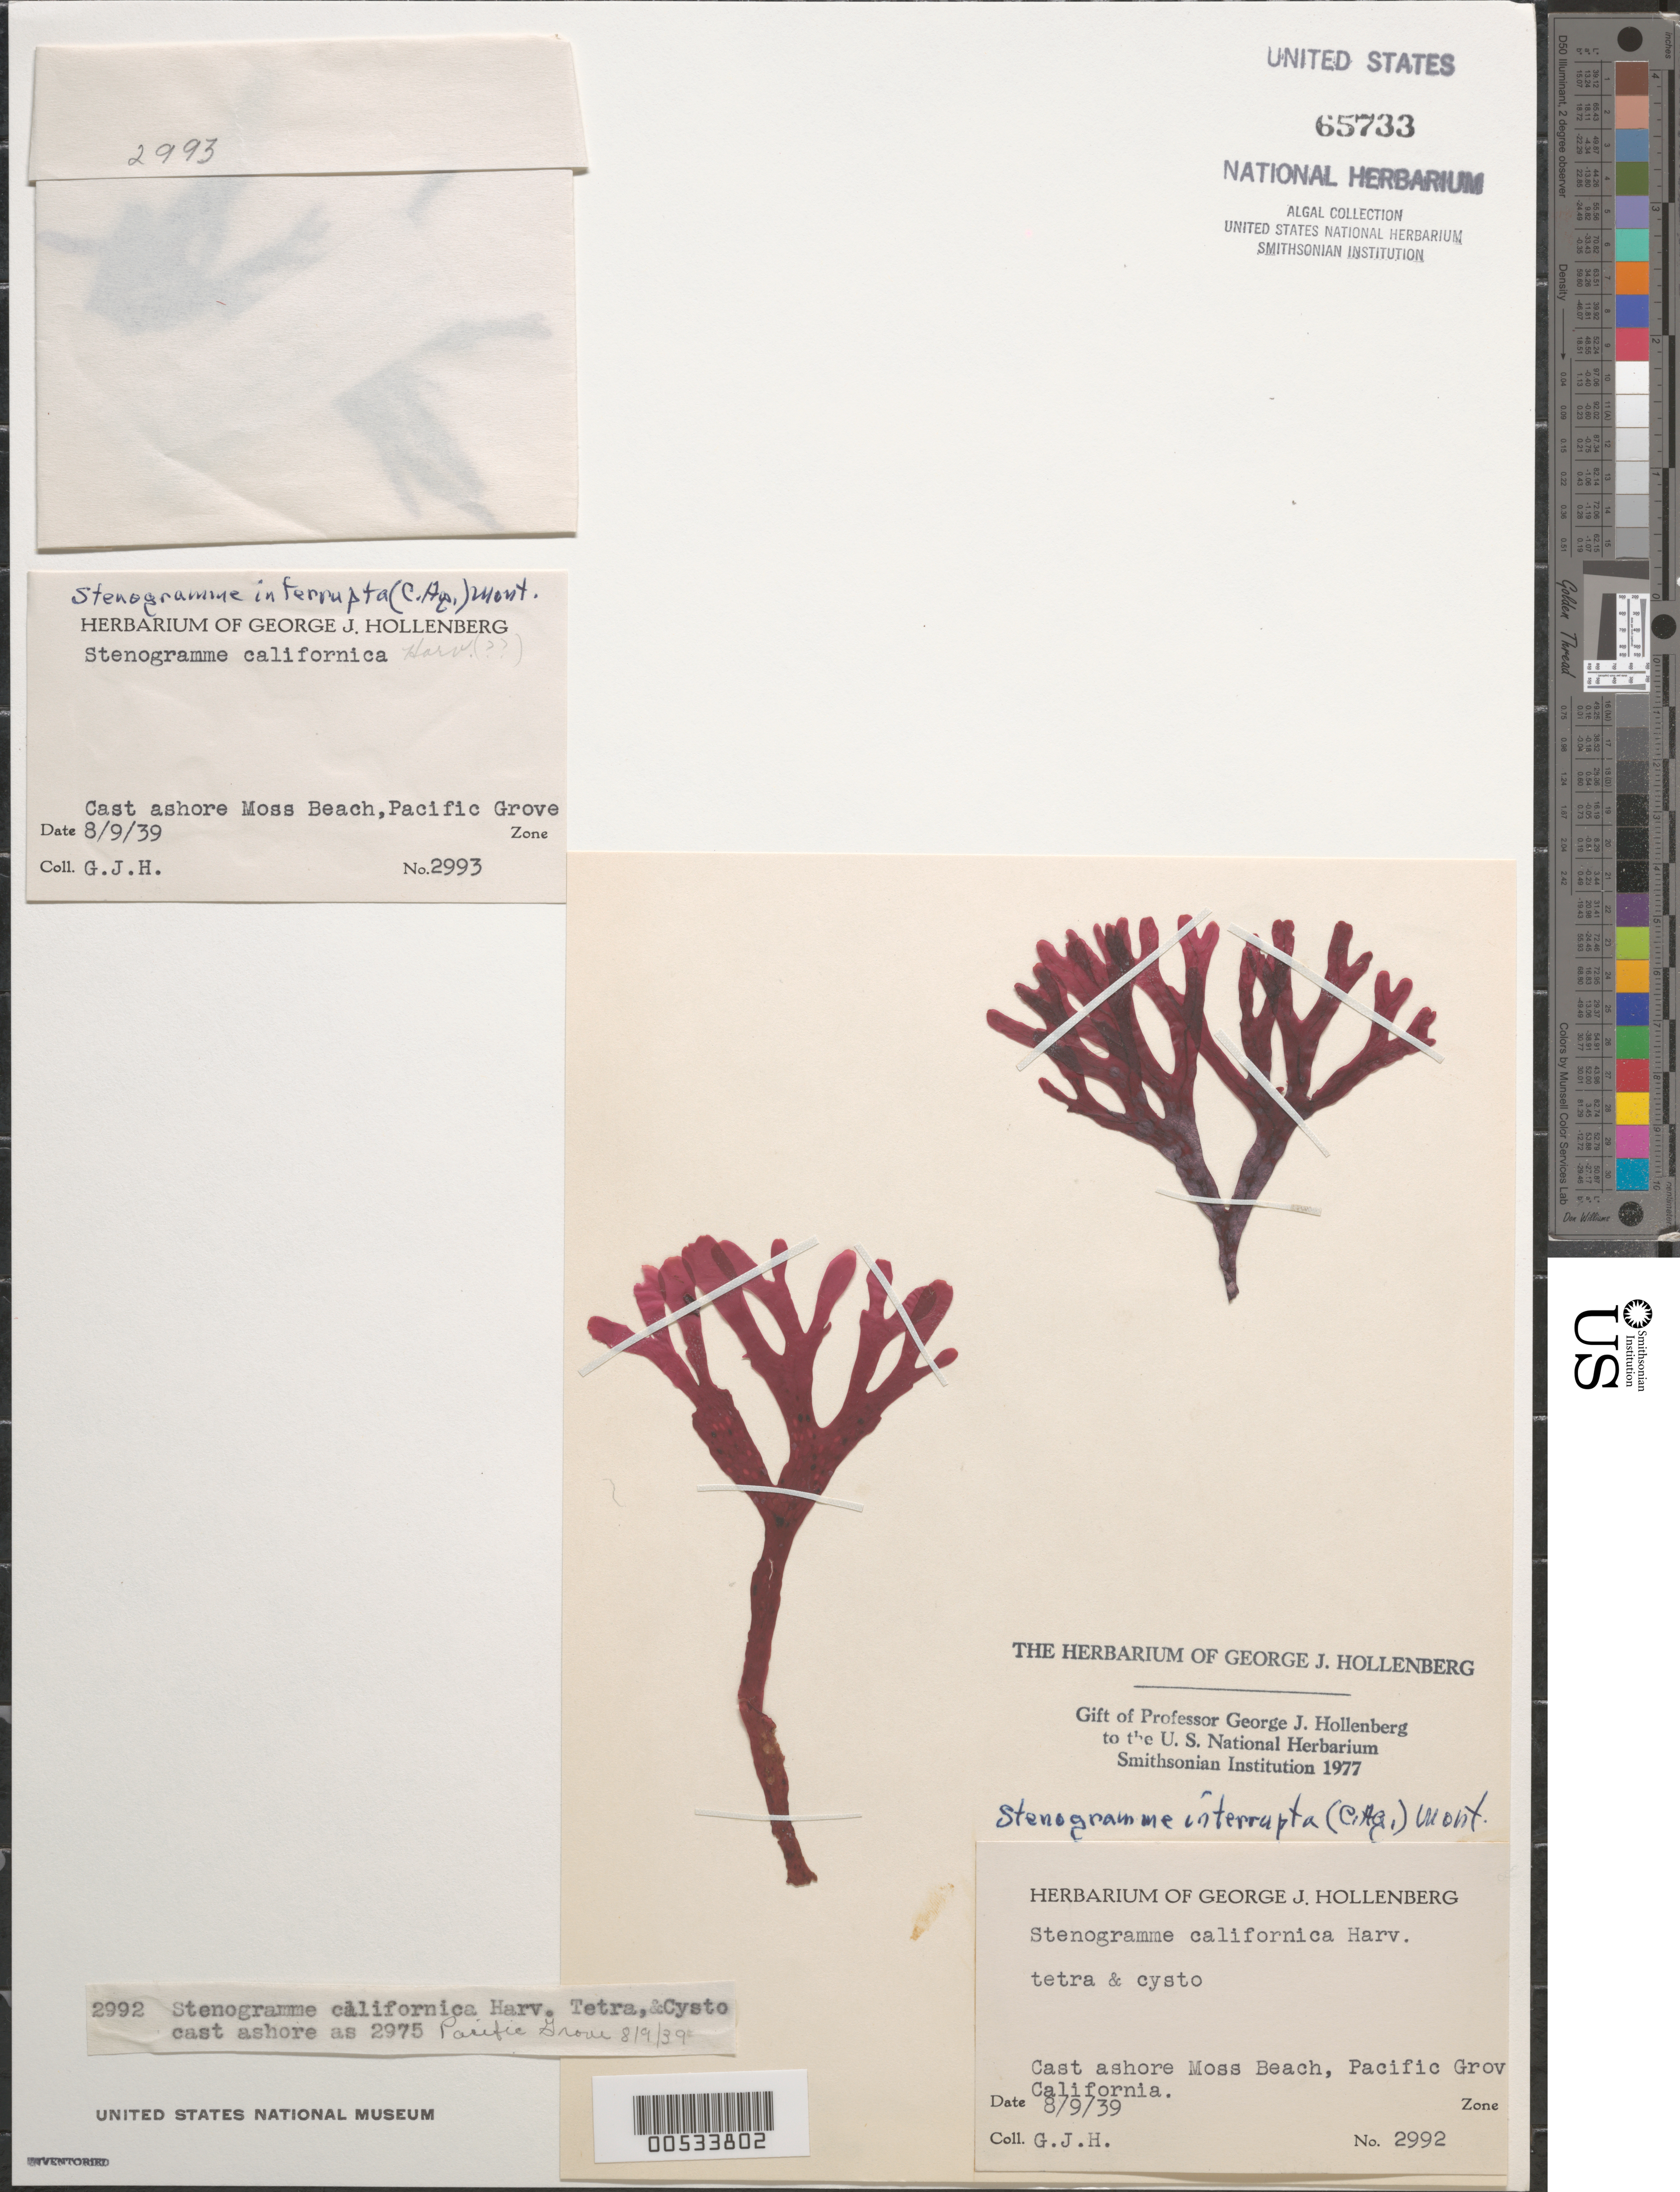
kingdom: Plantae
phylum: Rhodophyta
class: Florideophyceae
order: Gigartinales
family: Phyllophoraceae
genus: Stenogramma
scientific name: Stenogramma interruptum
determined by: Hollenberg, George J.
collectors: G. Hollenberg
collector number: GJH 2992 & GJH 2993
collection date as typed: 09 Aug 1939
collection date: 1939-08-09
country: United States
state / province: California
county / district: Monterey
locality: Moss Beach, Pacific Grove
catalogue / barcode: US 65733